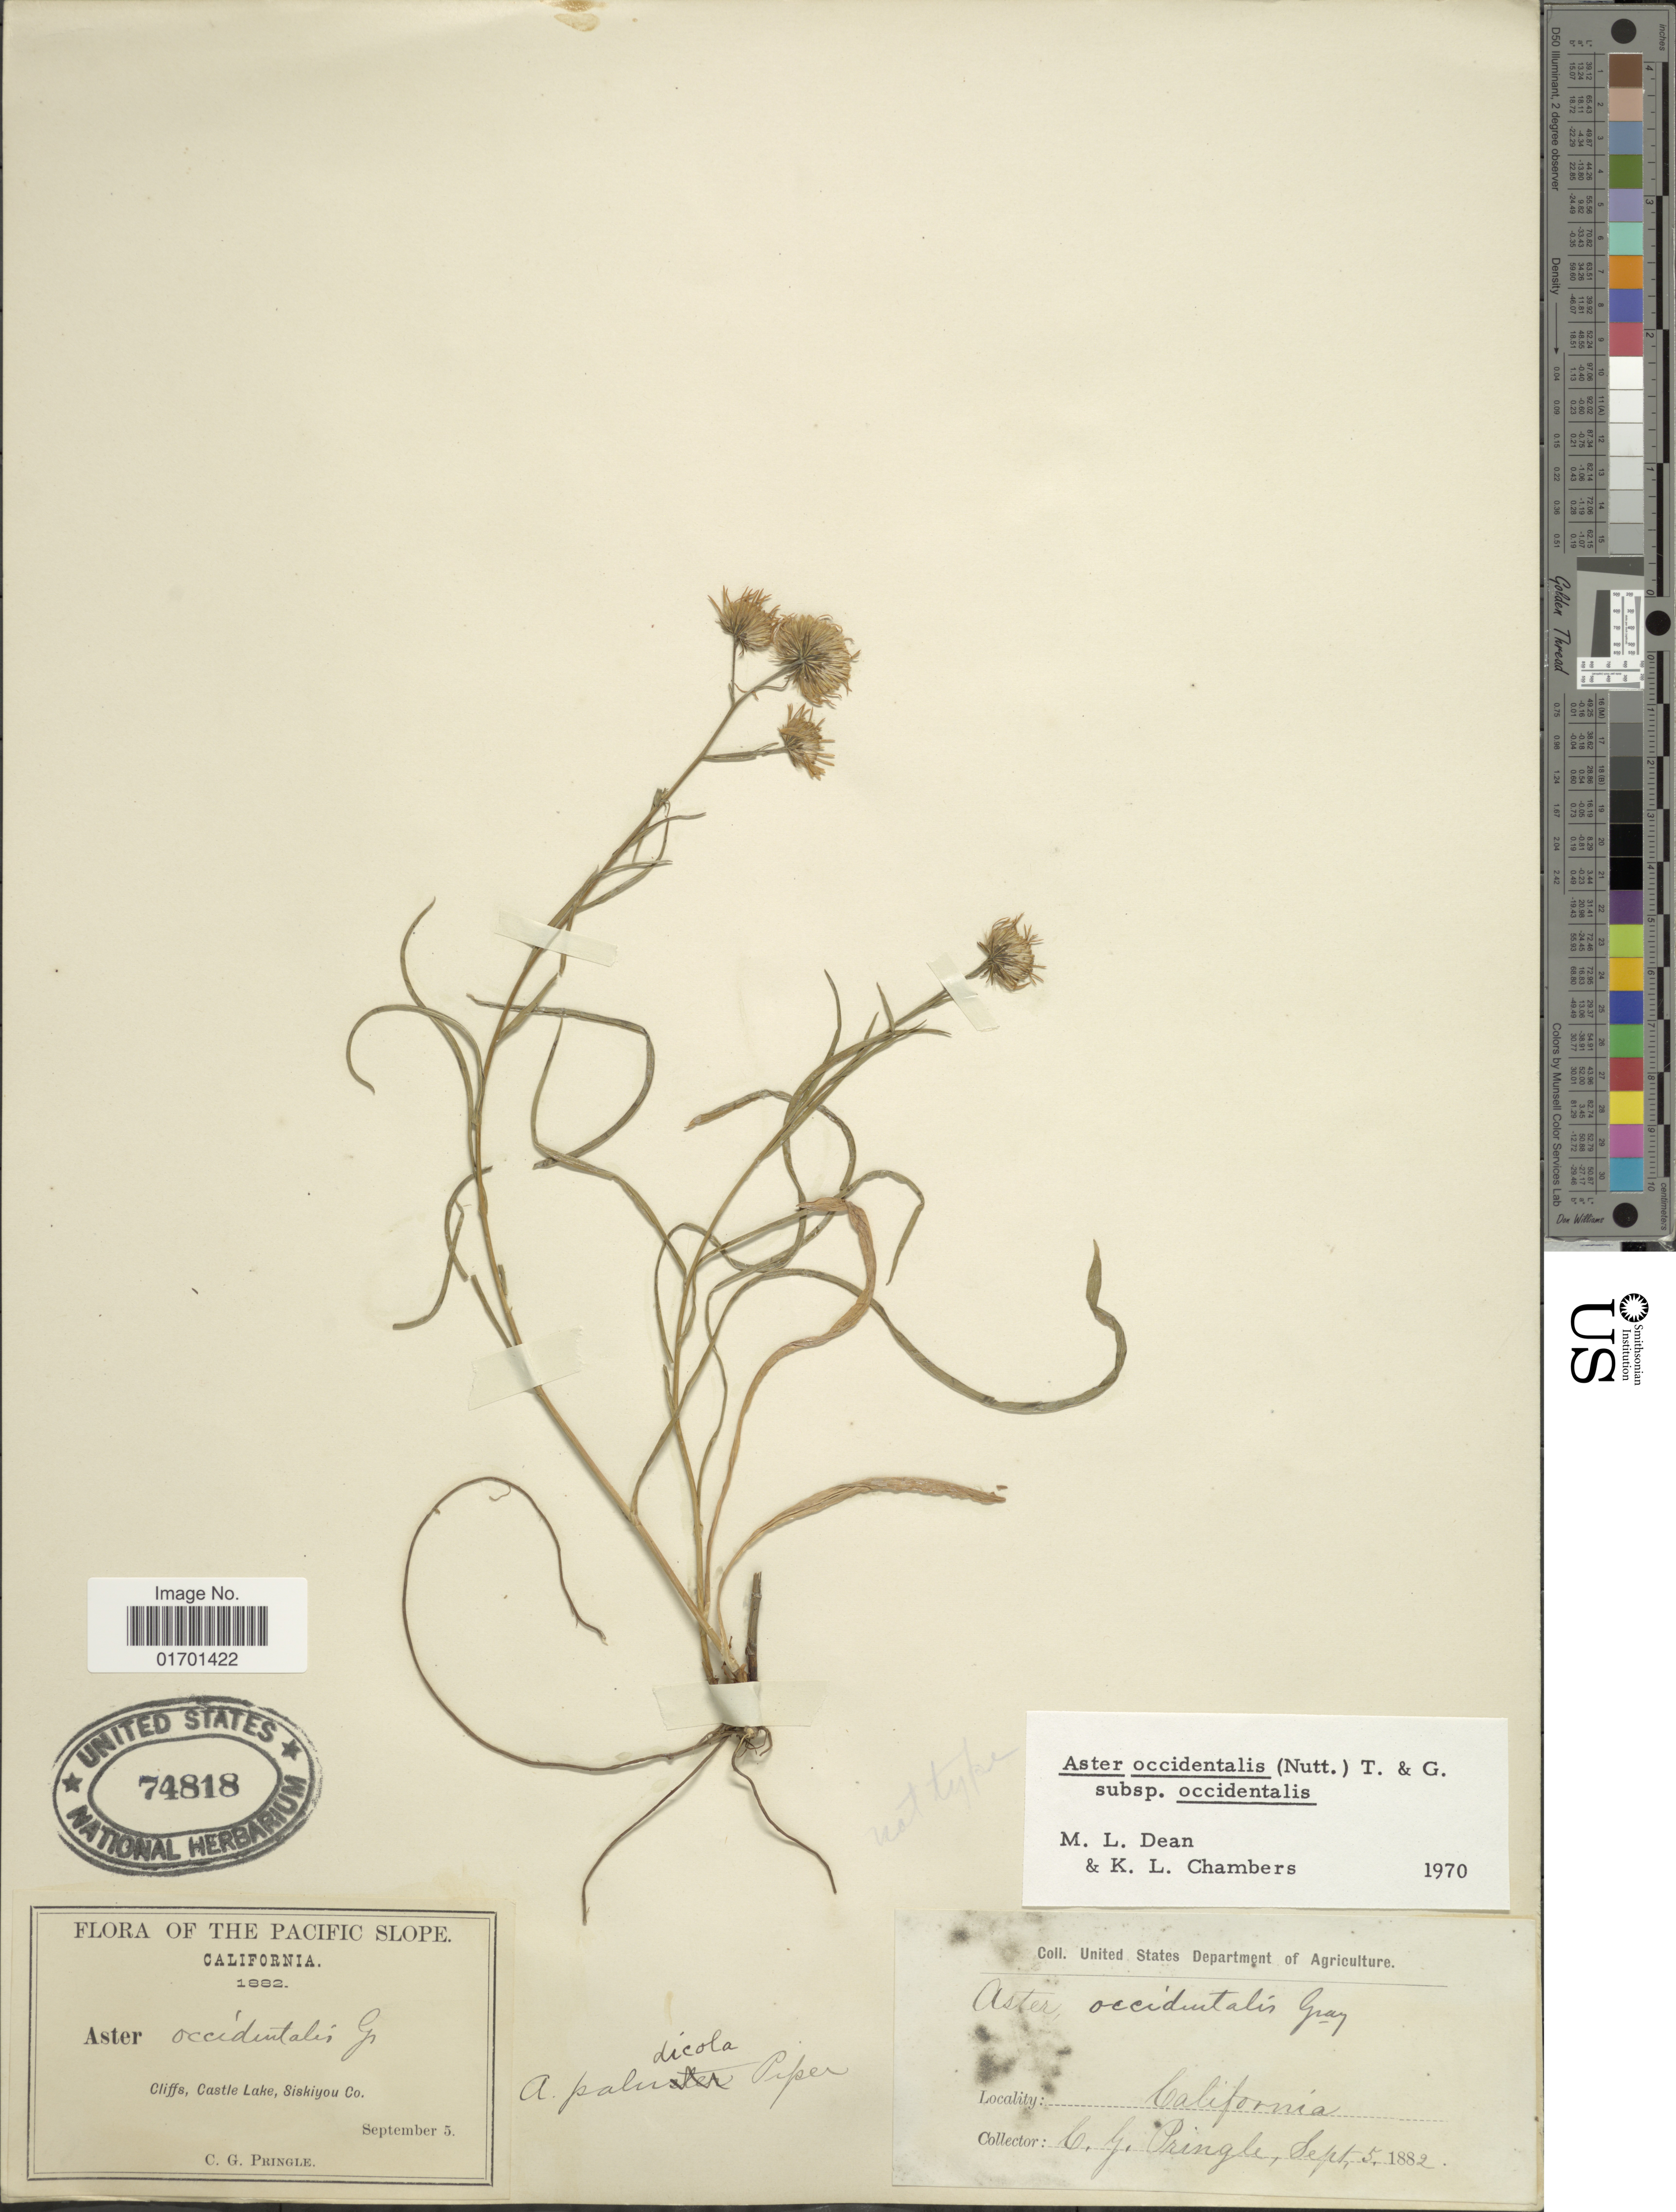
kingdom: Plantae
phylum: Tracheophyta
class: Magnoliopsida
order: Asterales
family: Asteraceae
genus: Symphyotrichum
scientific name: Symphyotrichum spathulatum var. spathulatum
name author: (Lindl.) G.L. Nesom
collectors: C. G. Pringle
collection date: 1882-09-05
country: United States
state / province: California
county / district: Siskiyou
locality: The Pacific Slope, Cliffs, Castle Lake, Siskiyou Co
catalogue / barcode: US 74818